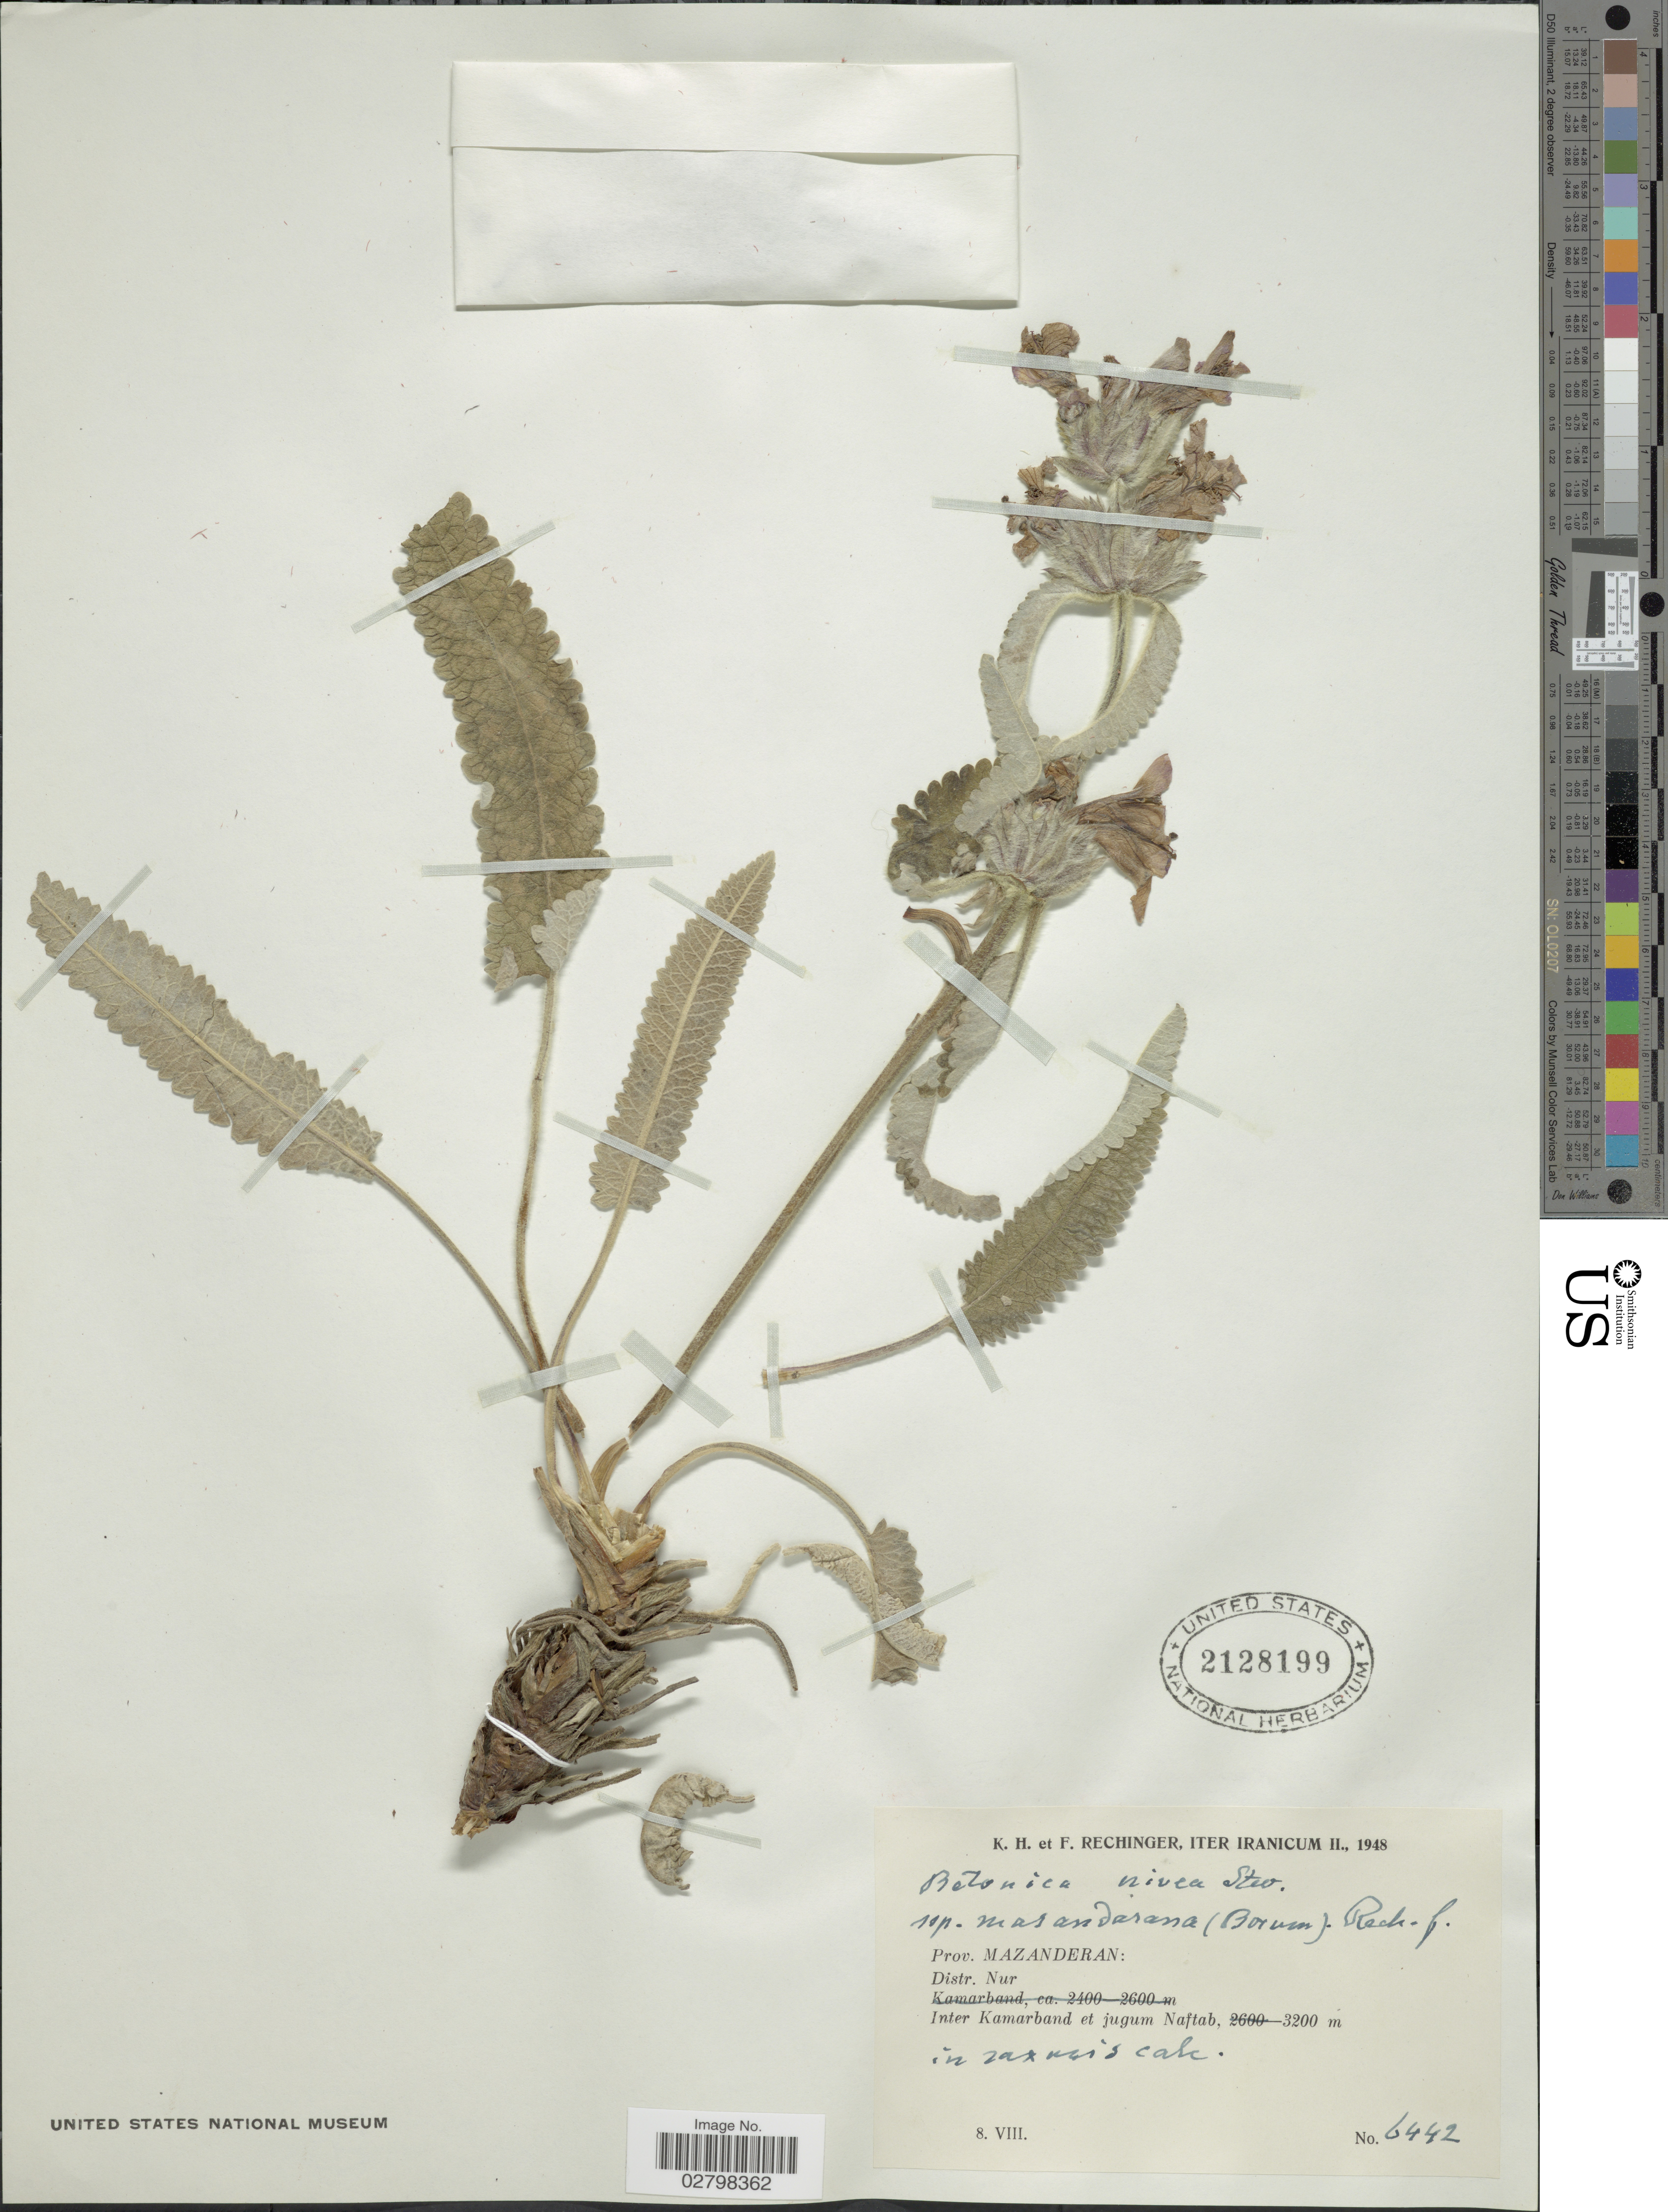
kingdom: Plantae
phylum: Tracheophyta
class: Magnoliopsida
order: Lamiales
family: Lamiaceae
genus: Stachys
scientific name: Stachys sp.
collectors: K. H. Rechinger & F. Rechinger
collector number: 6442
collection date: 1948-08-08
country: Iran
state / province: Mazandaran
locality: Iter Iranicum. Prov. Mazanderan: Distr. Nur. Inter Kamarband et jugum Naftab.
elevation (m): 3200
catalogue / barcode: US 2128199